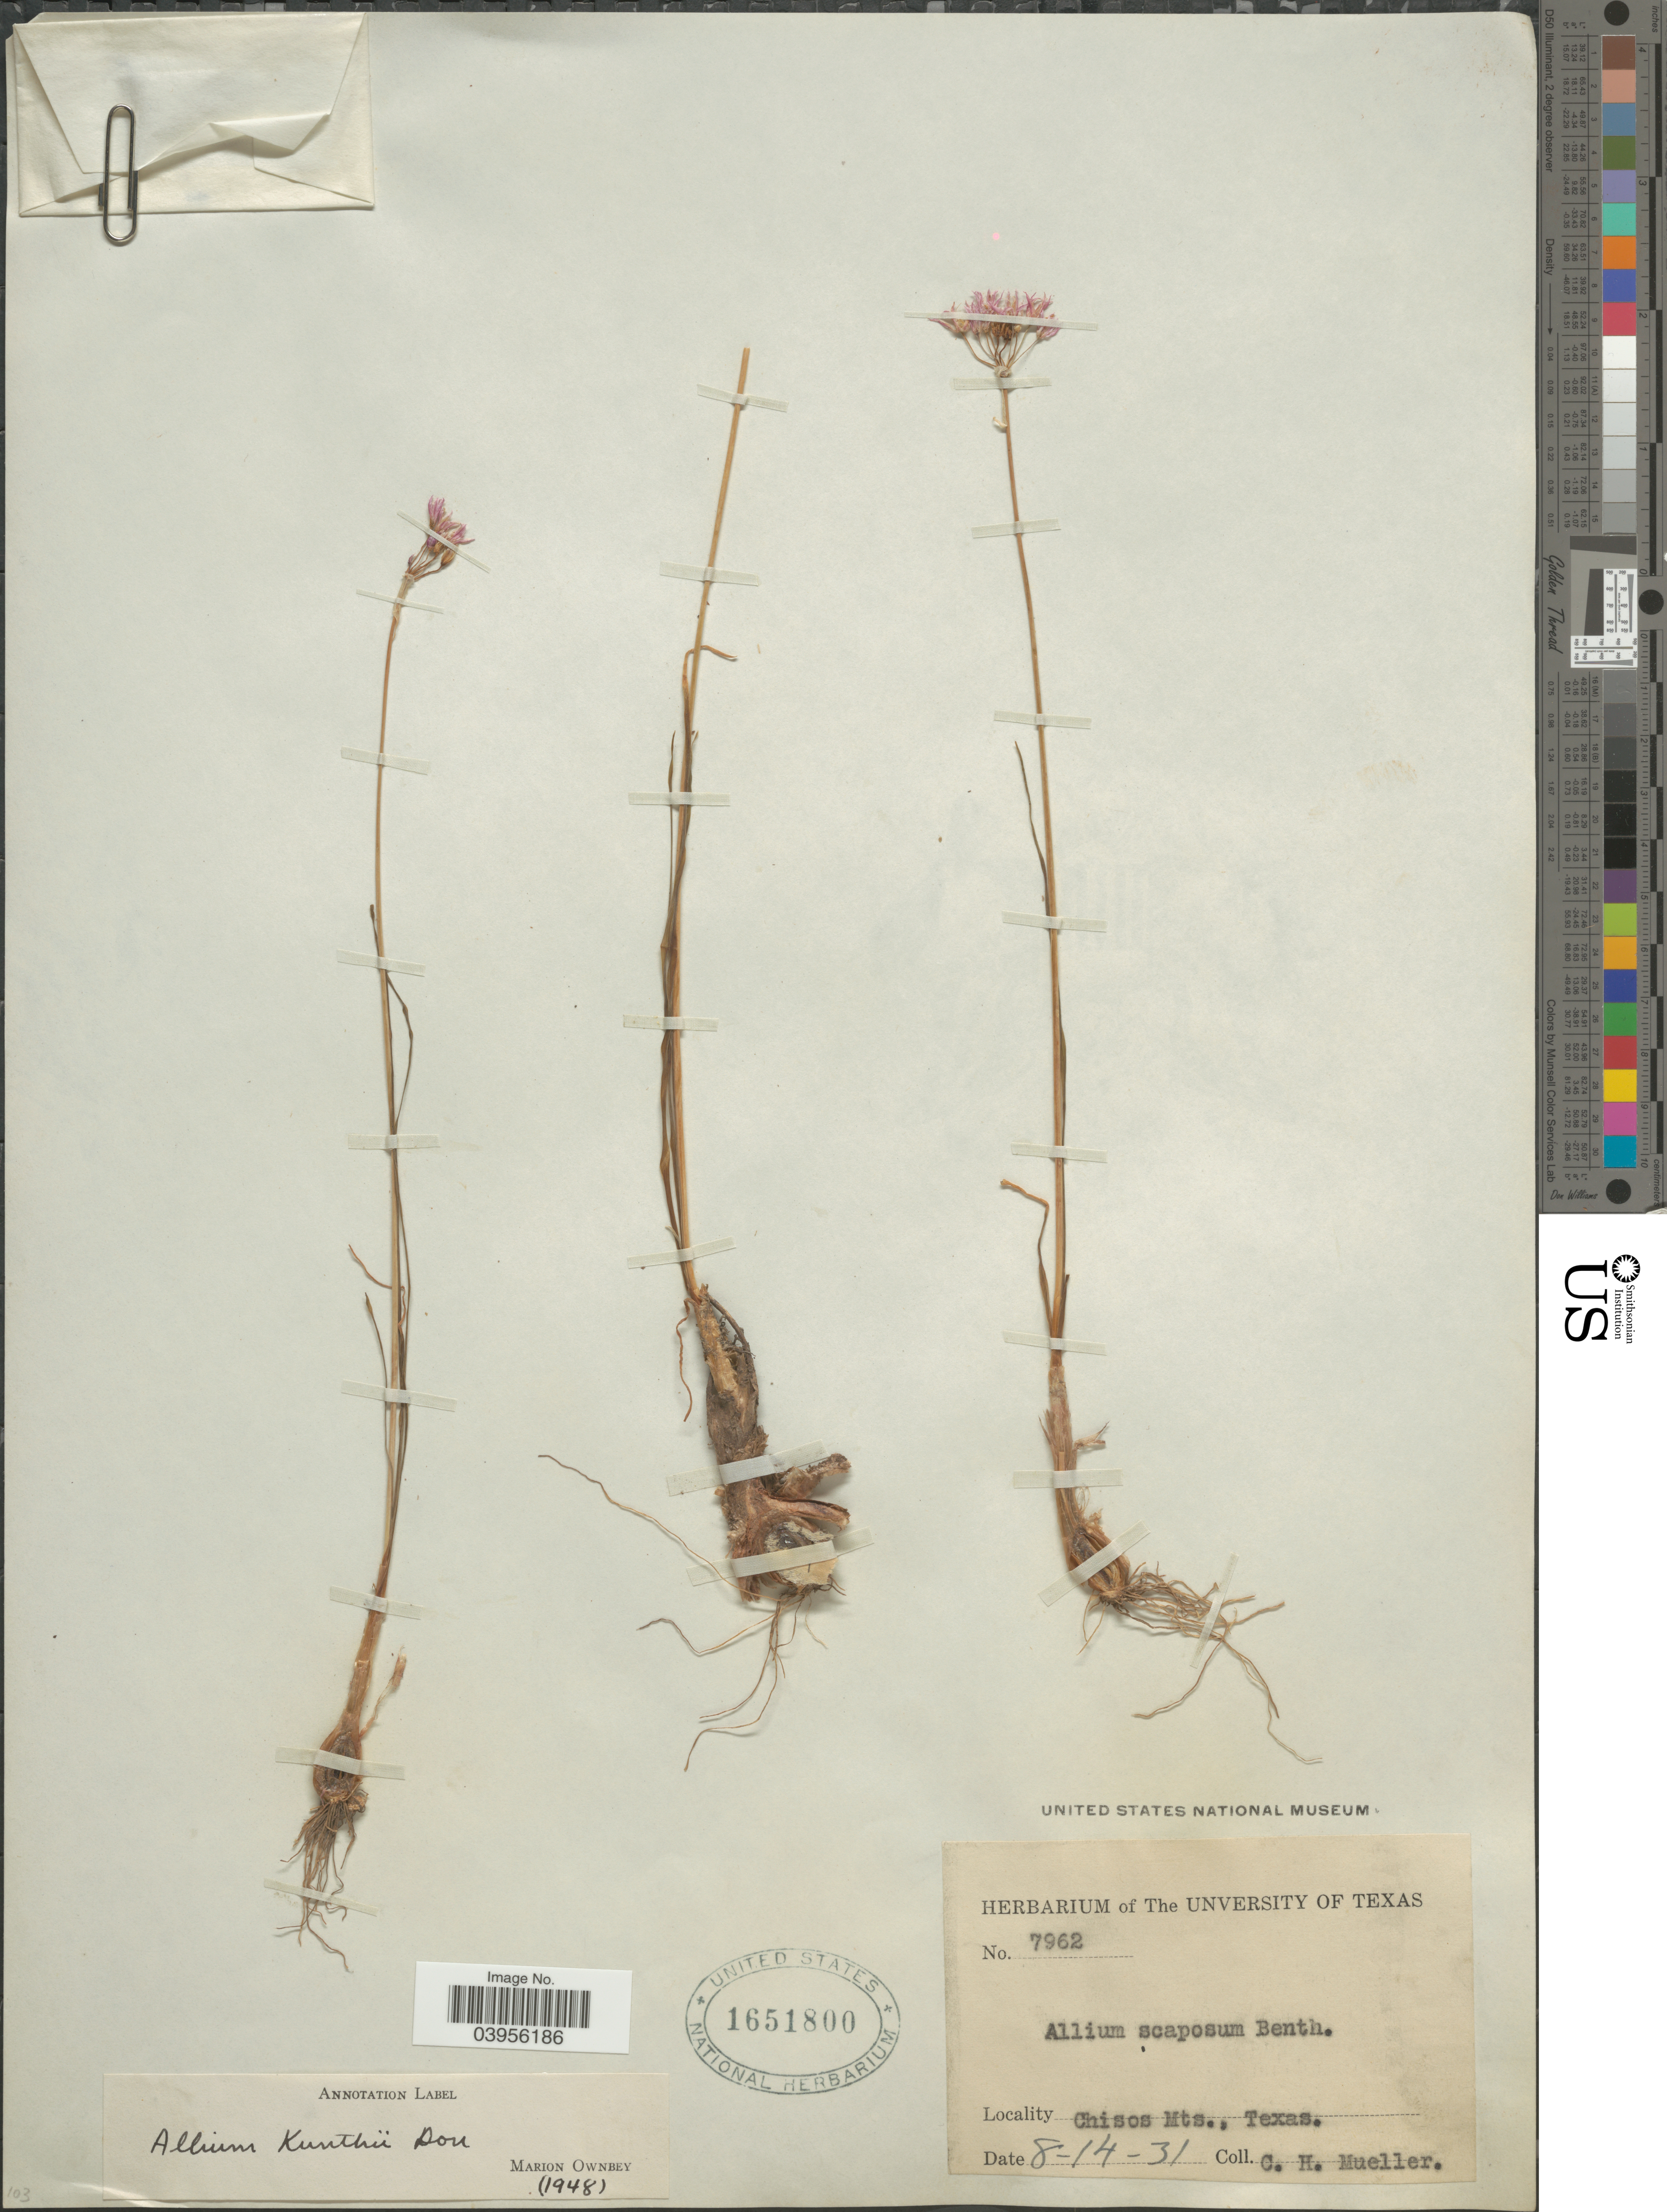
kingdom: Plantae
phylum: Tracheophyta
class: Liliopsida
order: Asparagales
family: Amaryllidaceae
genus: Allium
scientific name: Allium kunthii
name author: G. Don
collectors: C. H. Mueller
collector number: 7962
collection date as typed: Transcribed d/m/y: 14/8/31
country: United States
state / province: Texas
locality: Chisos Mts.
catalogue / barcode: US 1651800